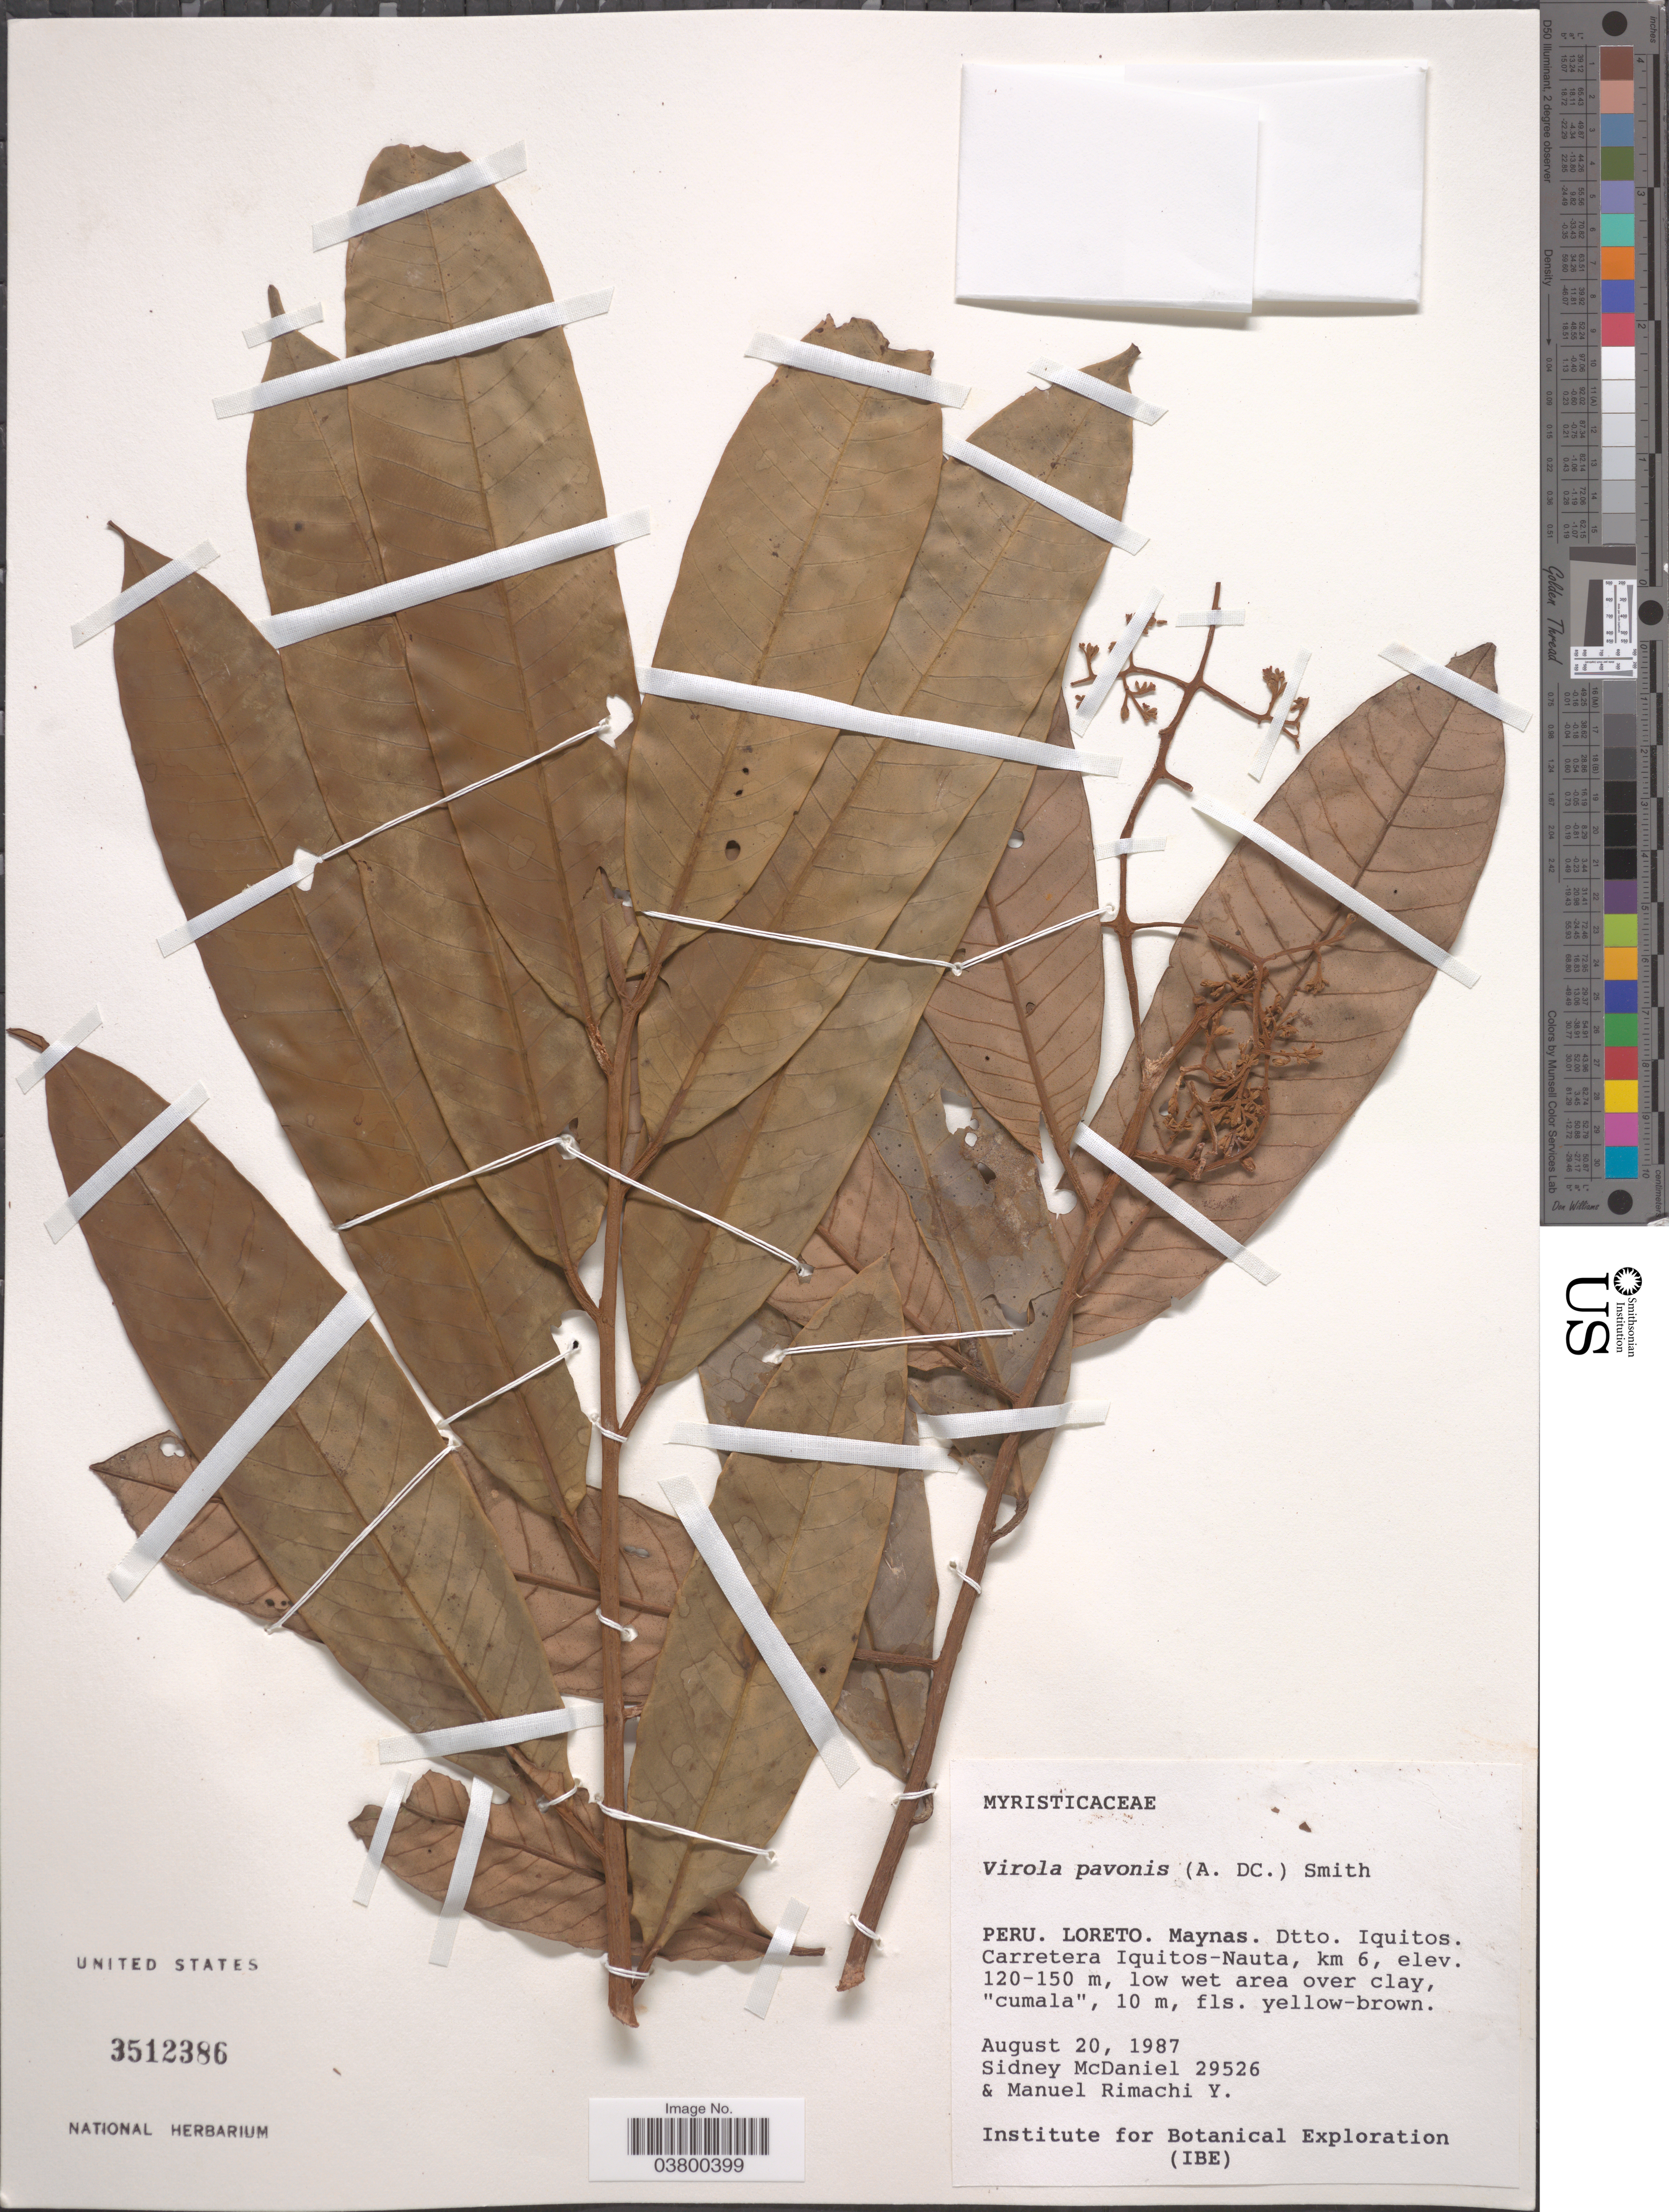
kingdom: Plantae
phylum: Tracheophyta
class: Magnoliopsida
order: Magnoliales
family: Myristicaceae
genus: Virola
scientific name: Virola pavonis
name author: (A. DC.) A.C. Sm.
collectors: S. McDaniel & M. Rimachi Y.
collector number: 29526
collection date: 1987-08-20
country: Peru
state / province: Loreto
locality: Maynas. Dtto. Iquitos. Carretera Iquitos - Nauta, km 6.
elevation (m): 120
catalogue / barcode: US 3512386